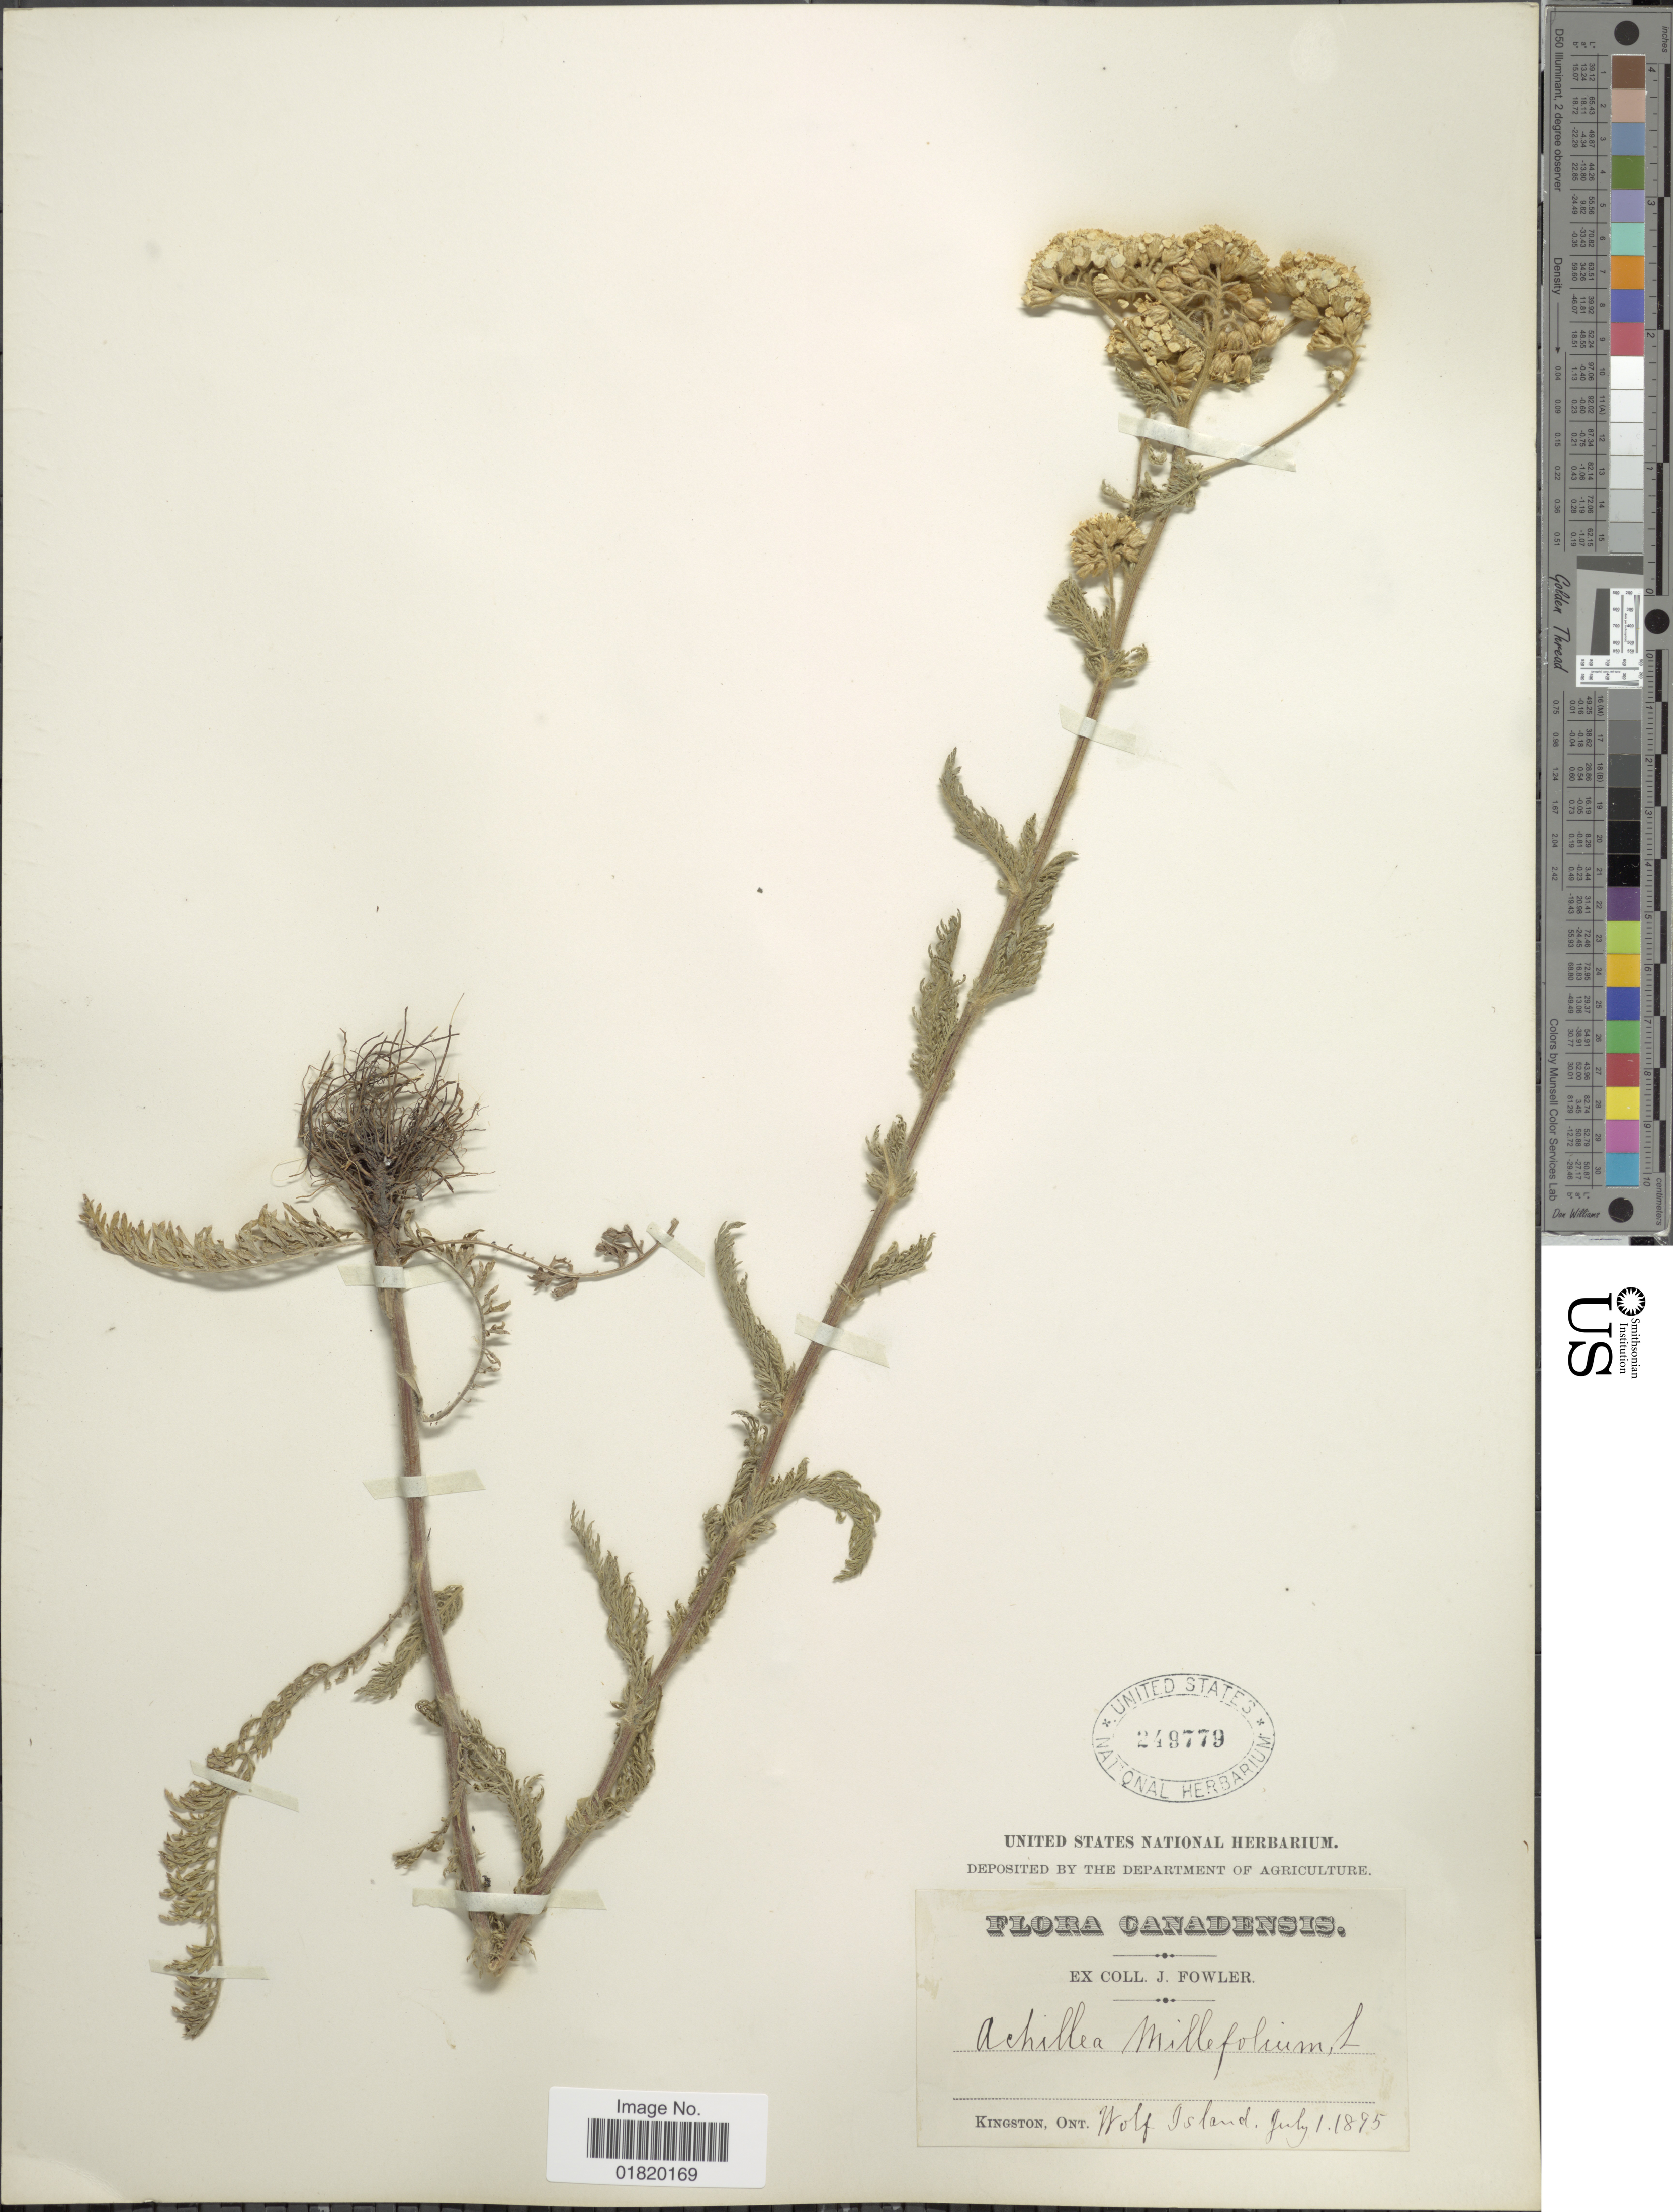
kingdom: Plantae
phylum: Tracheophyta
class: Magnoliopsida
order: Asterales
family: Asteraceae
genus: Achillea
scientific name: Achillea millefolium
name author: L.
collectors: J. P. Fowler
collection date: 1895-07-01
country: Canada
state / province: Ontario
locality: Kingston. Wolf Island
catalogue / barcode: US 249779